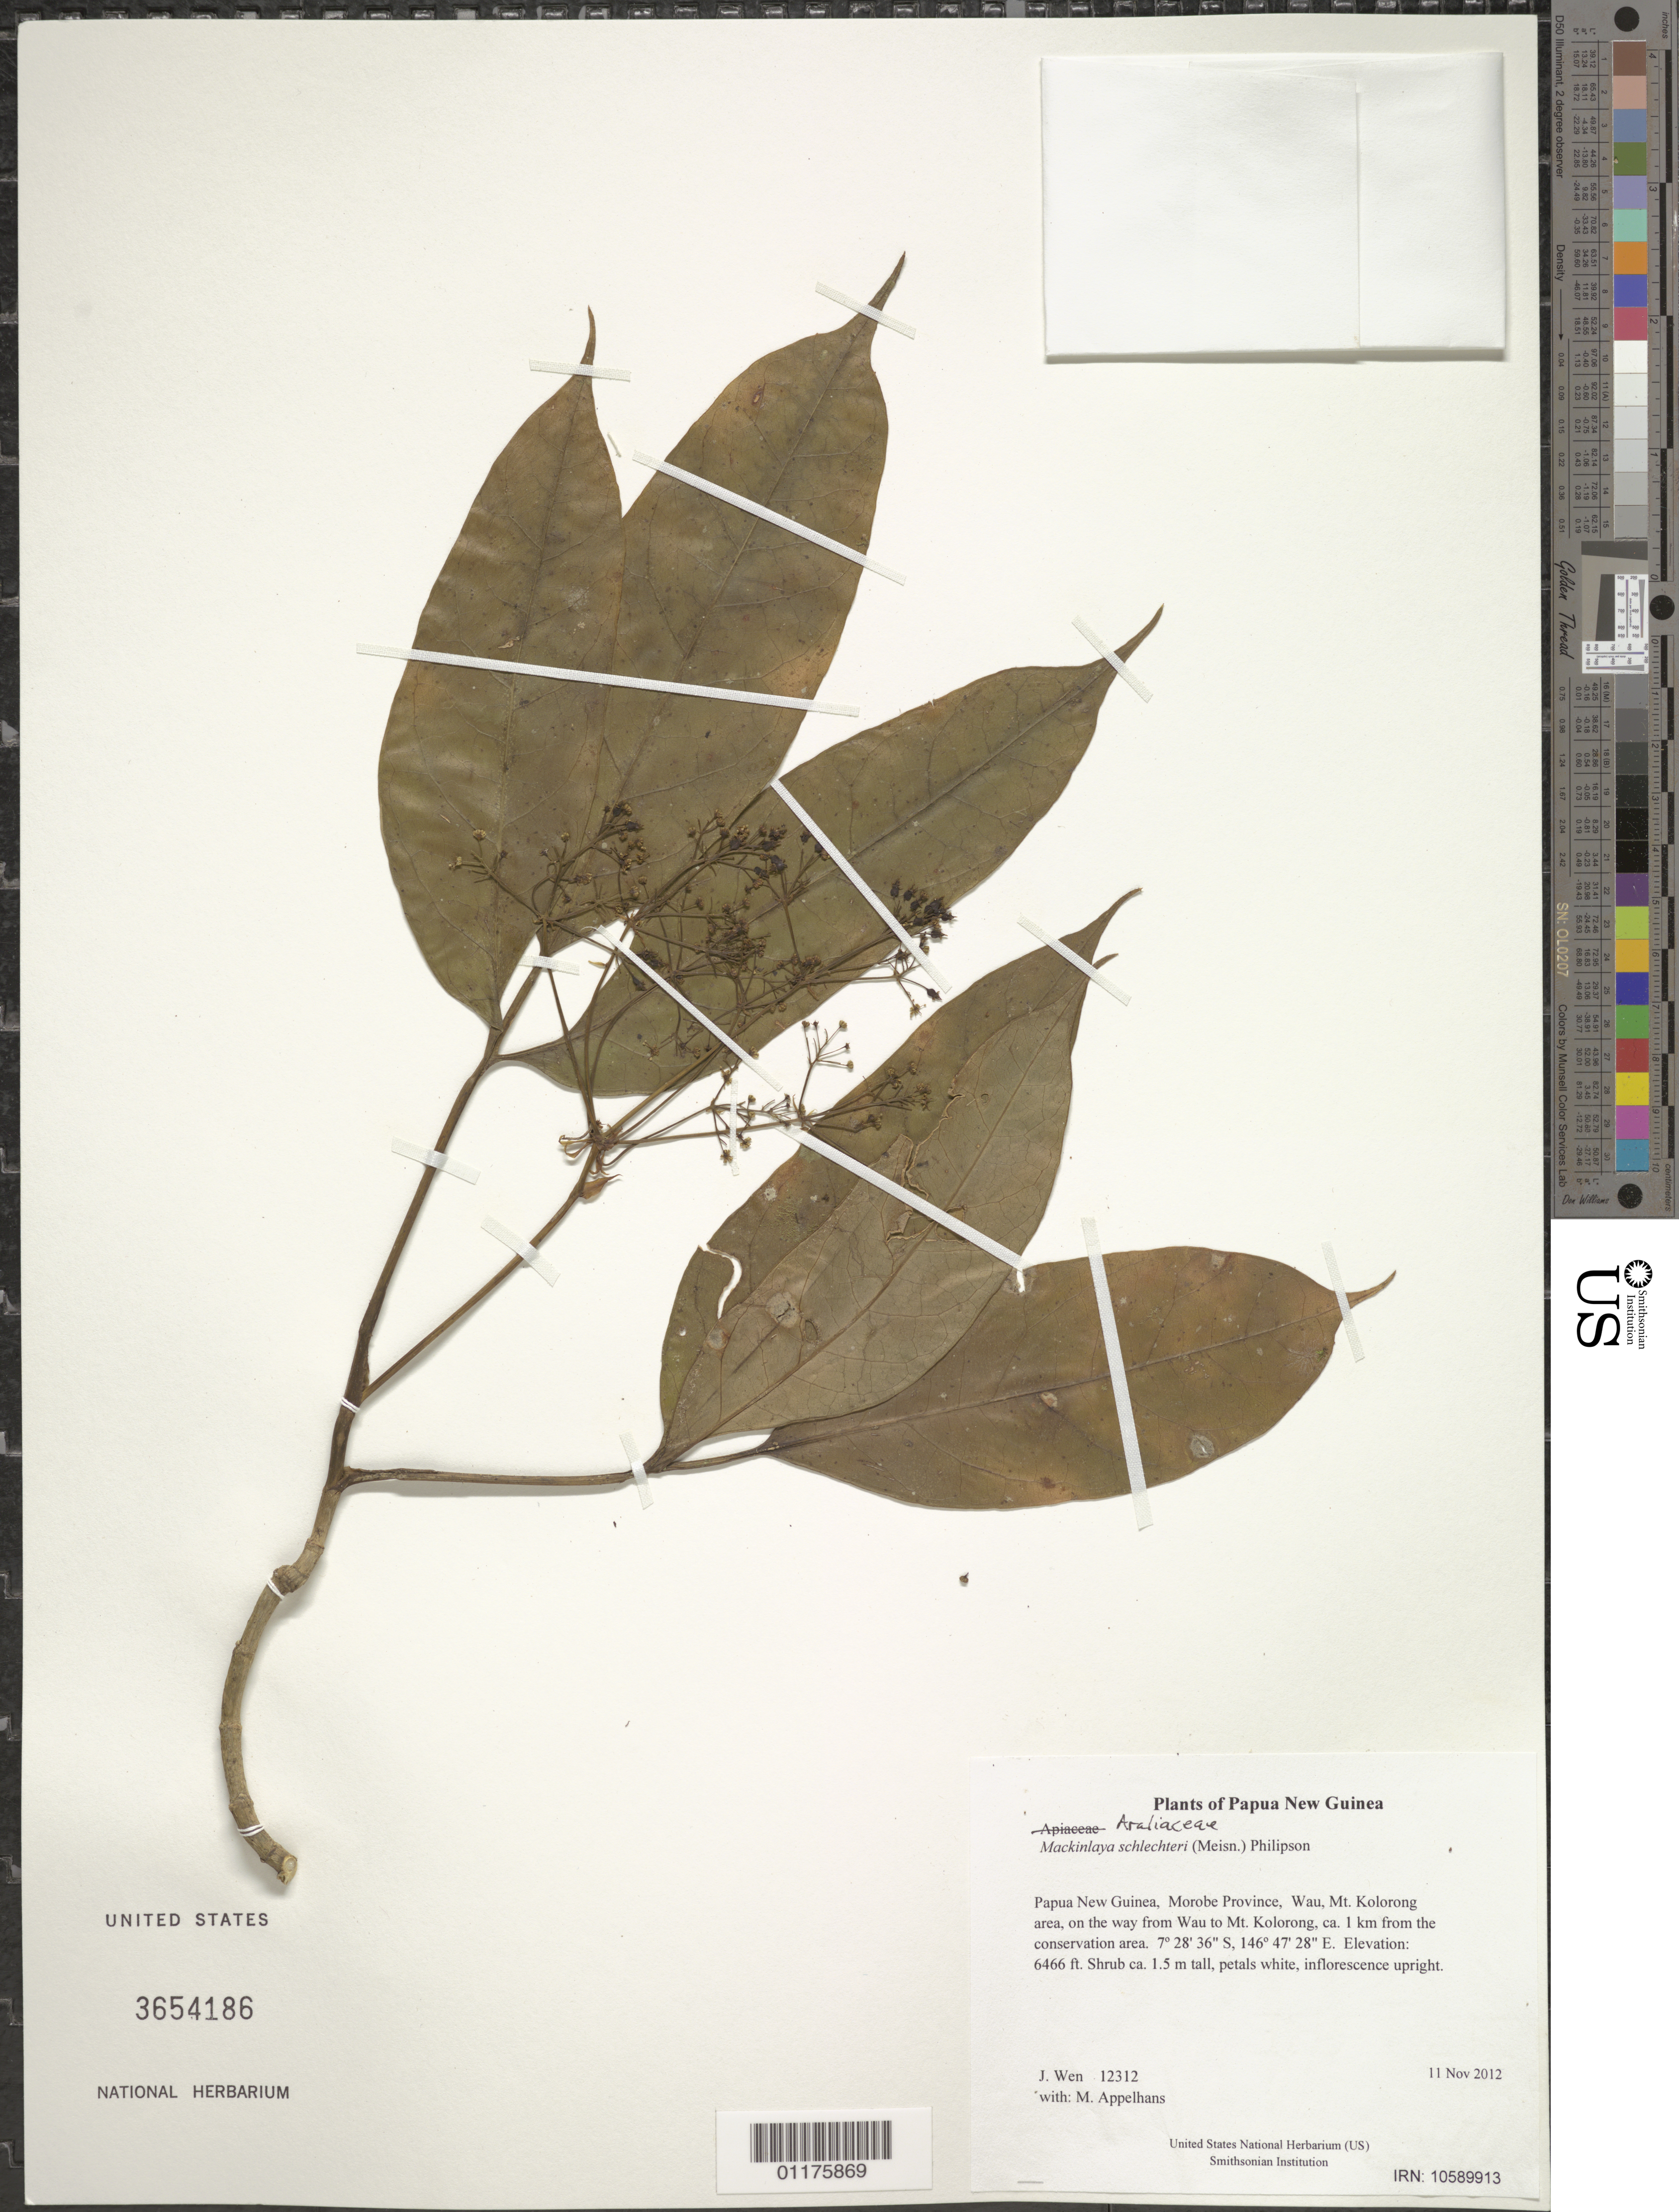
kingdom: Plantae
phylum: Tracheophyta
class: Magnoliopsida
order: Apiales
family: Apiaceae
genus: Mackinlaya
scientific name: Mackinlaya schlechteri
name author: (Meisn.) Philipson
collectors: M. Appelhans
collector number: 12312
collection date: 2012-11-11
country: Papua New Guinea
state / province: Morobe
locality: Wau, Mt. Kolorong area, on the way from Wau to Mt. Kolorong, ca. 1 km from the conservation area.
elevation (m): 1971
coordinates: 07 28.600 S, 146 47.468 E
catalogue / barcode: US 3654186